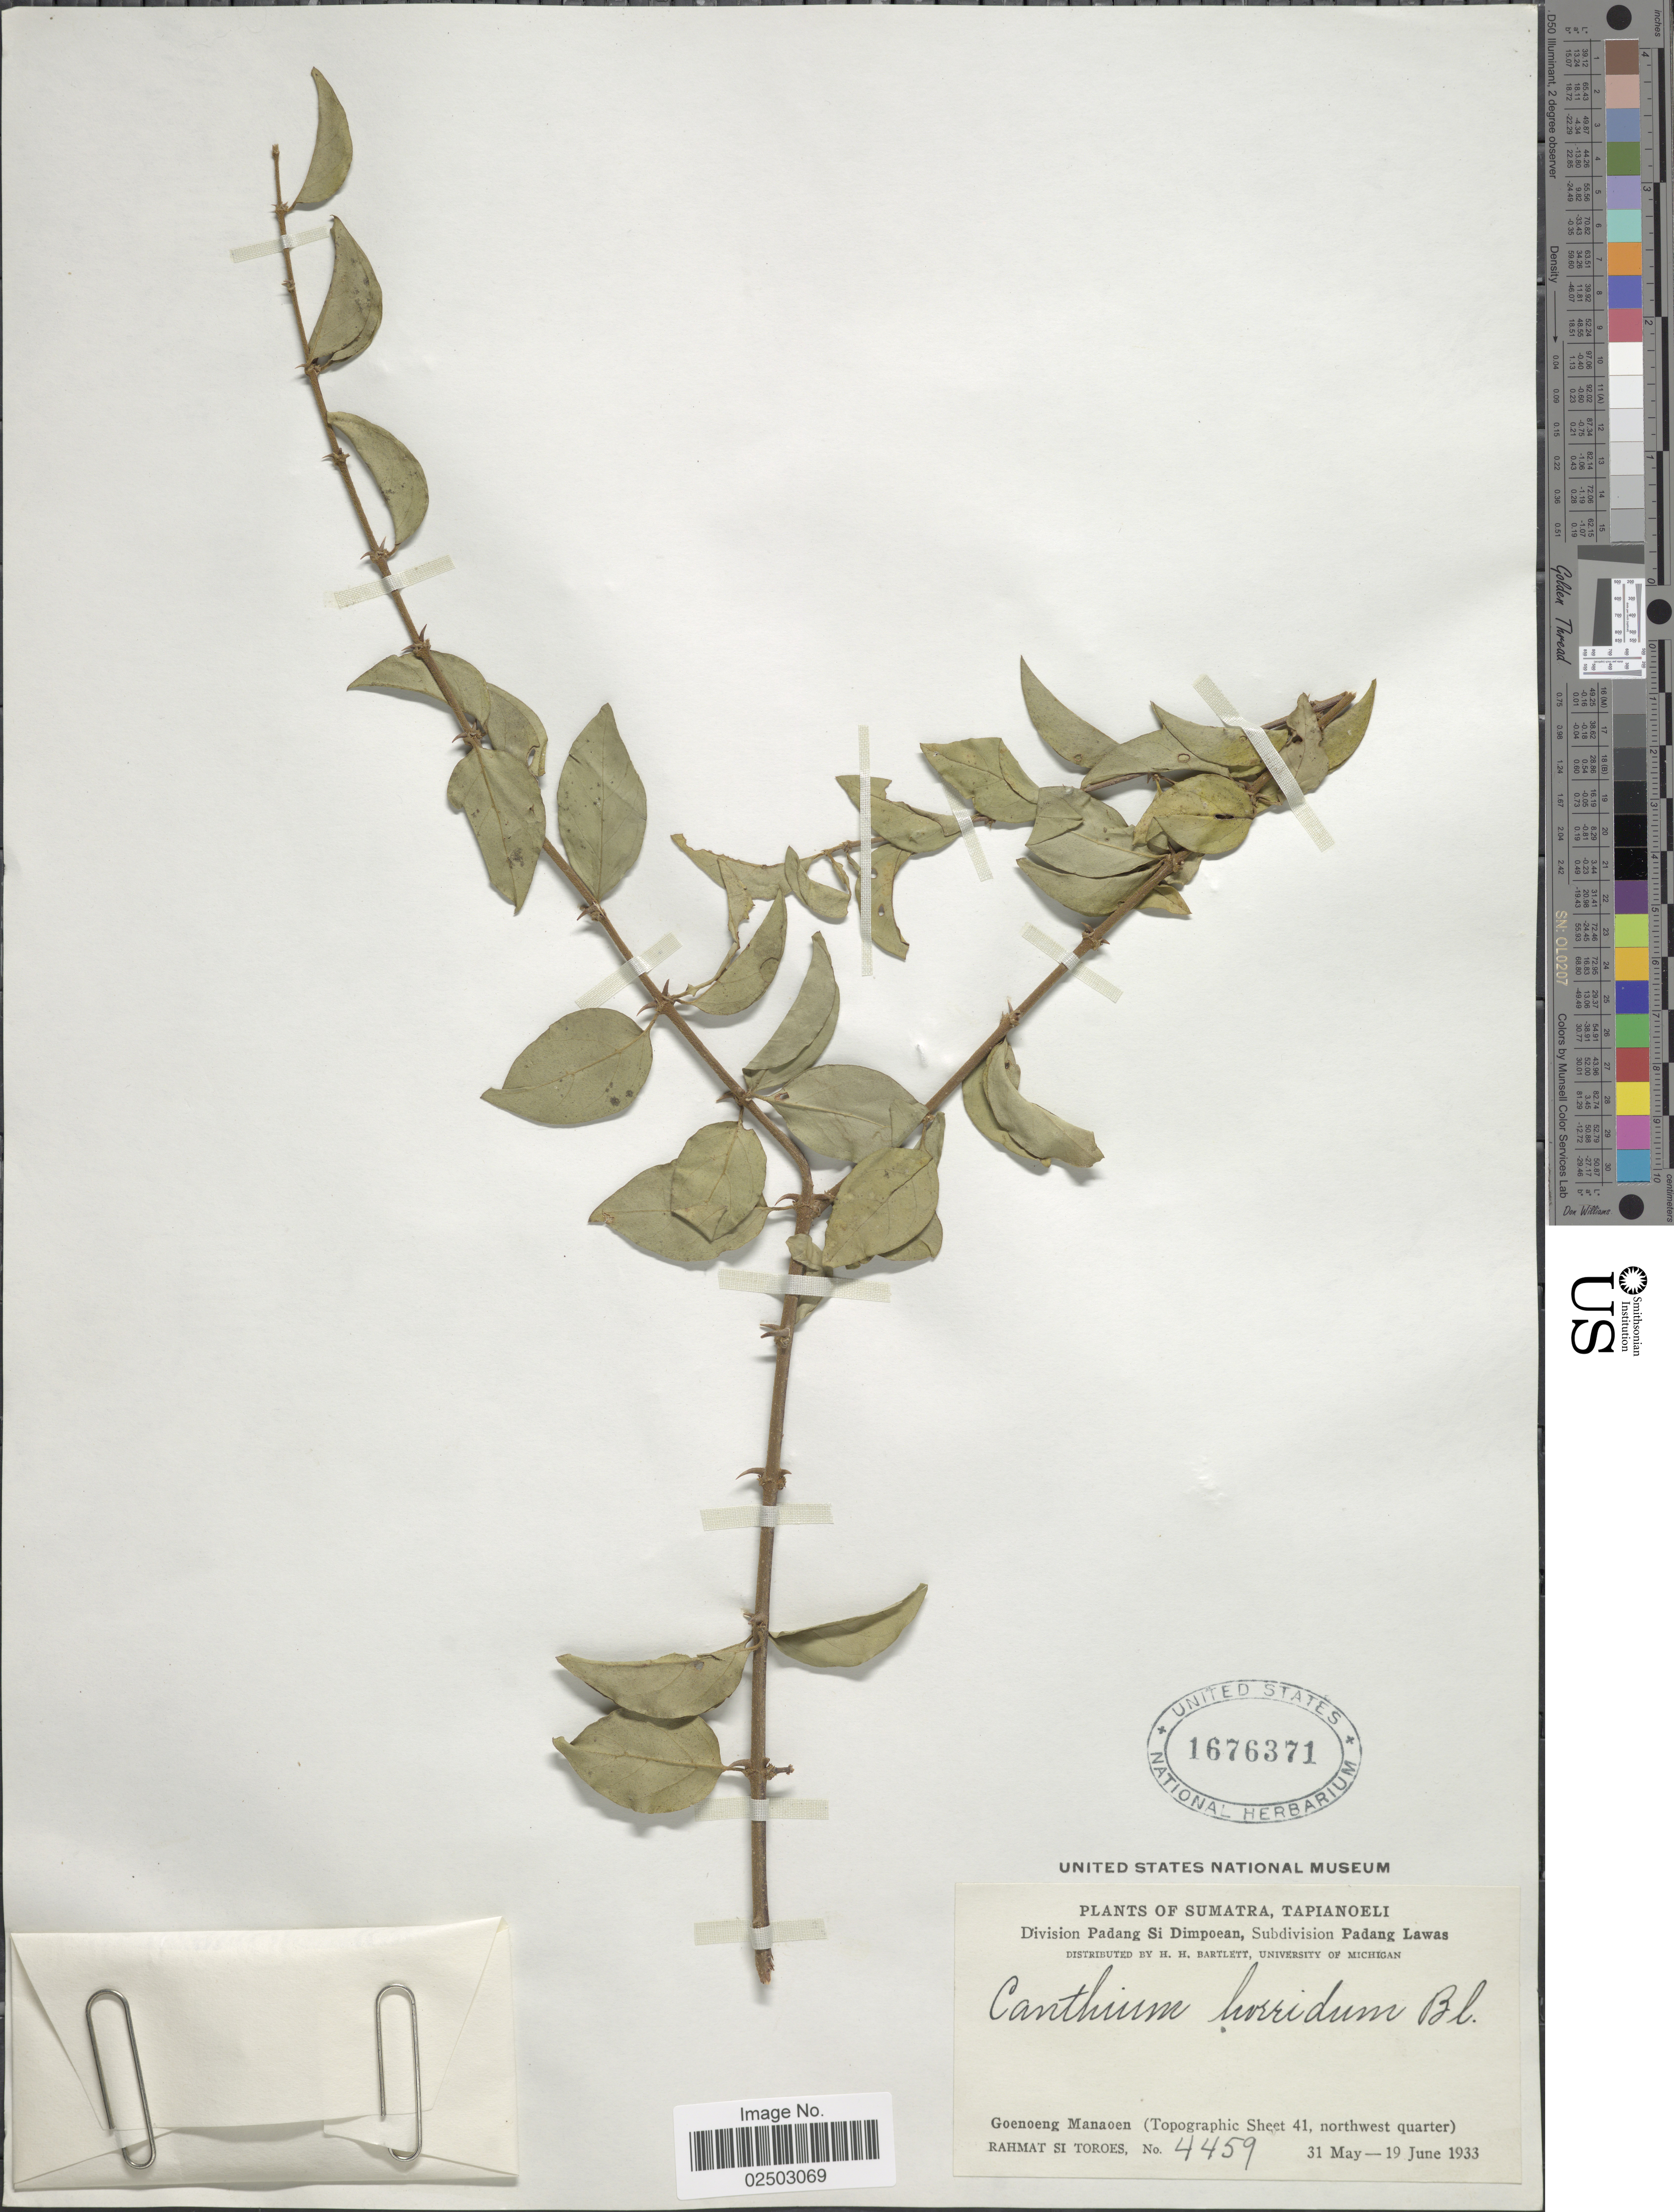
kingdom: Plantae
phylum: Tracheophyta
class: Magnoliopsida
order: Gentianales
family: Rubiaceae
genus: Canthium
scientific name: Canthium horridum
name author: Blume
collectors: Rahmat Si Boeea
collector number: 4459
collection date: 1933-05-31/1933-06-19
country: Indonesia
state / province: Sumatra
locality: Tapianoeli, Division Padang Si Dimpoean, Subdivsion Padang Lawas, Goenoeng Manaoen (Topographics Sheet 41, northwest quarter)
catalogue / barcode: US 1676371